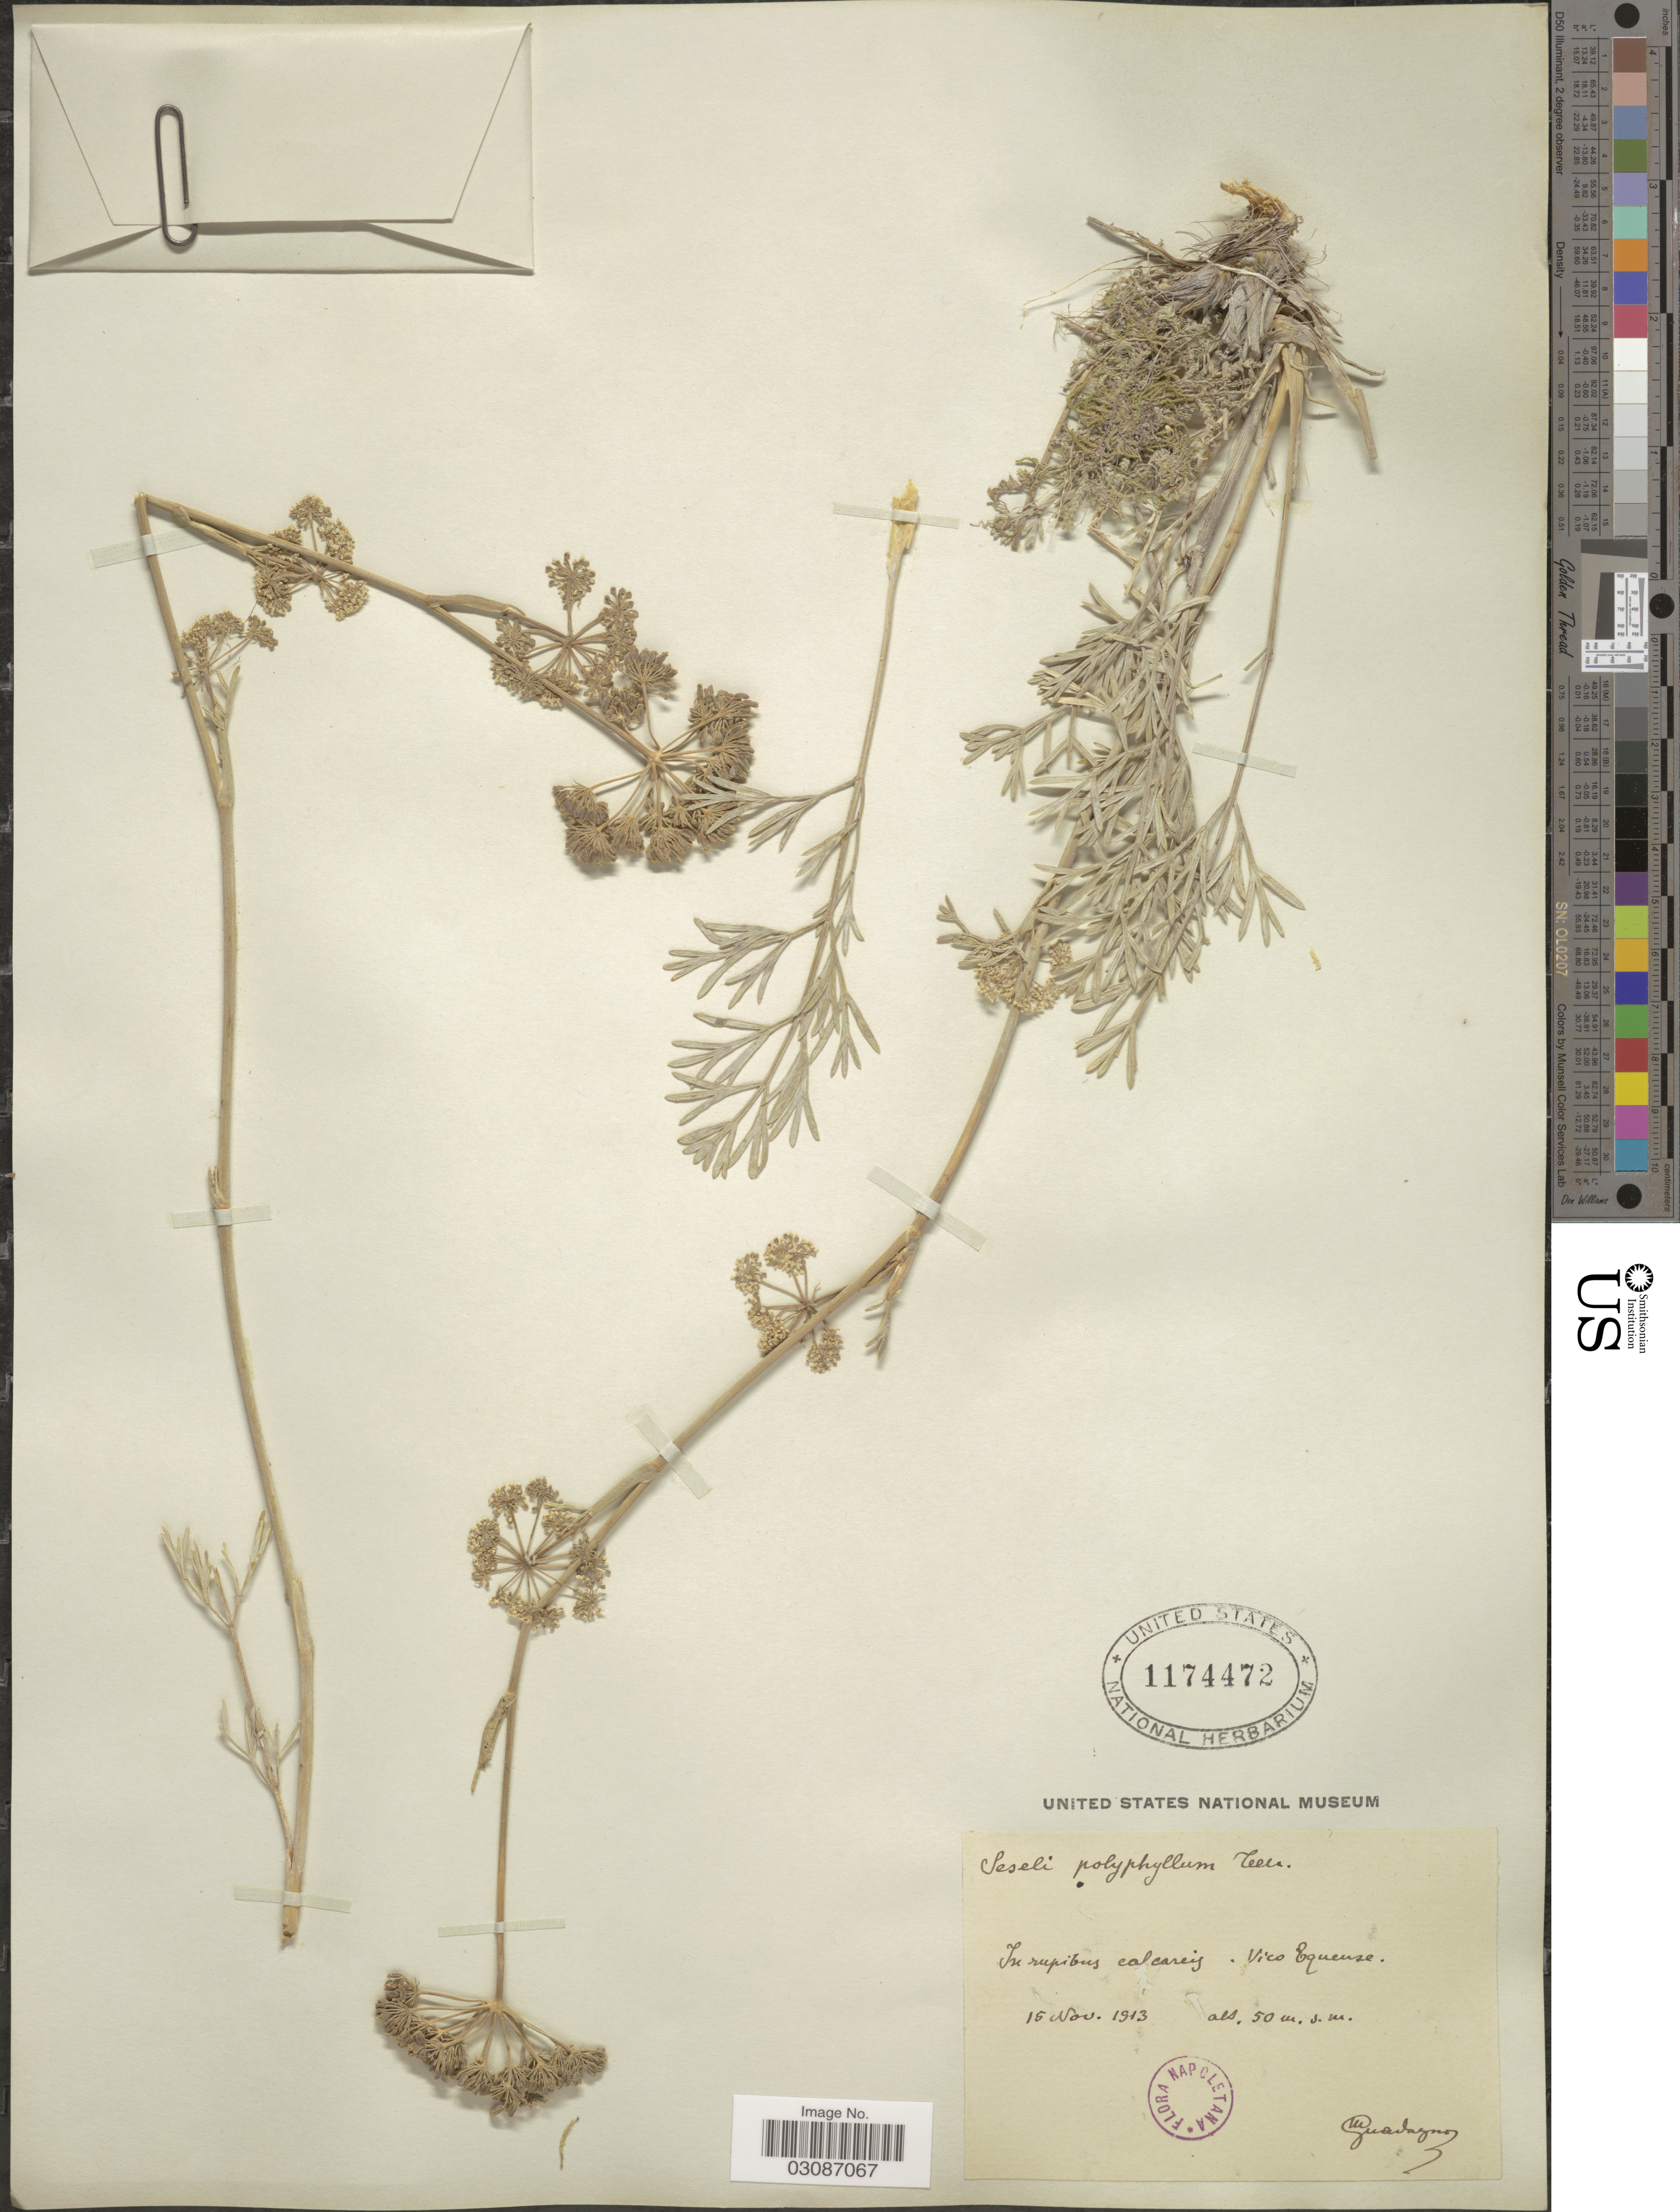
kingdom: Plantae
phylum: Tracheophyta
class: Magnoliopsida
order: Apiales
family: Apiaceae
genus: Seseli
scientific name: Seseli polyphyllum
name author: Ten.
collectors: M. Guadagno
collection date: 1913-11-15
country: Italy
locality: In rupibus calcareis. Vico Equense.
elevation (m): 50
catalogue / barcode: US 1174472